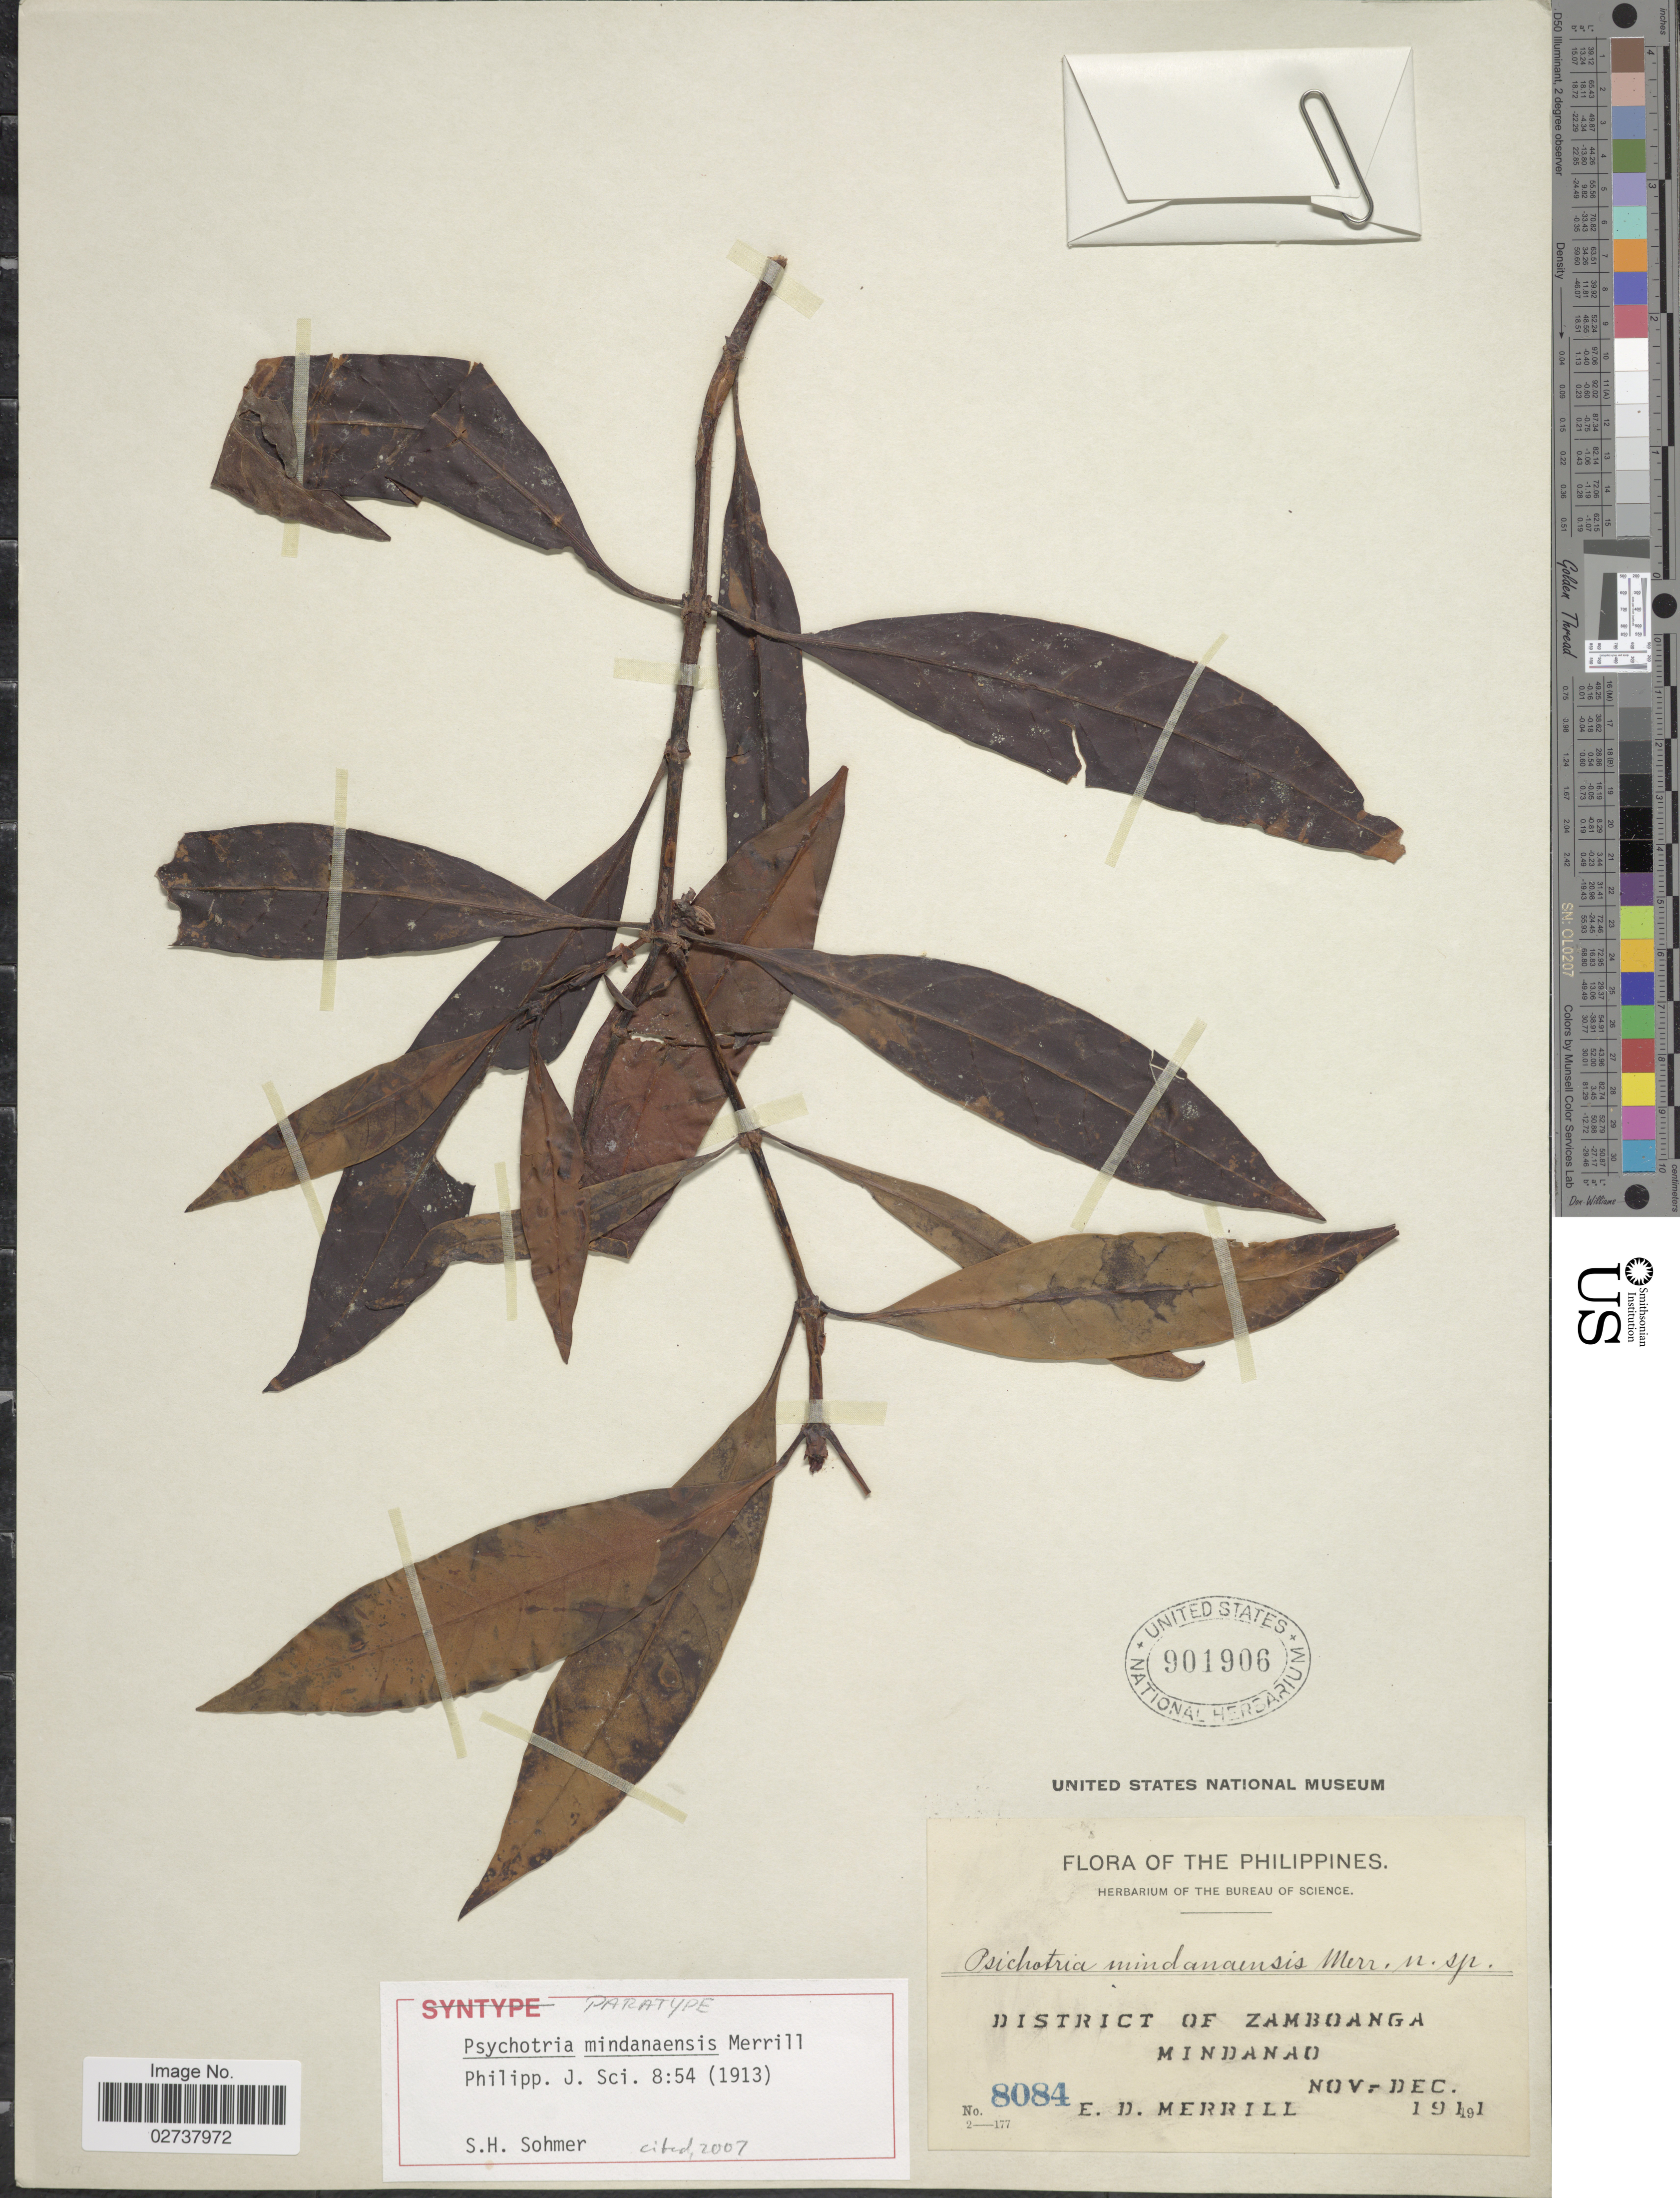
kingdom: Plantae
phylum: Tracheophyta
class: Magnoliopsida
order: Gentianales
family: Rubiaceae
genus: Psychotria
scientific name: Psychotria mindanaensis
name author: Merr.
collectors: E. D. Merrill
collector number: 8084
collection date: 1911-11/1911-12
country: Philippines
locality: District of Zamboanga. Mindanao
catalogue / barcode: US 901906